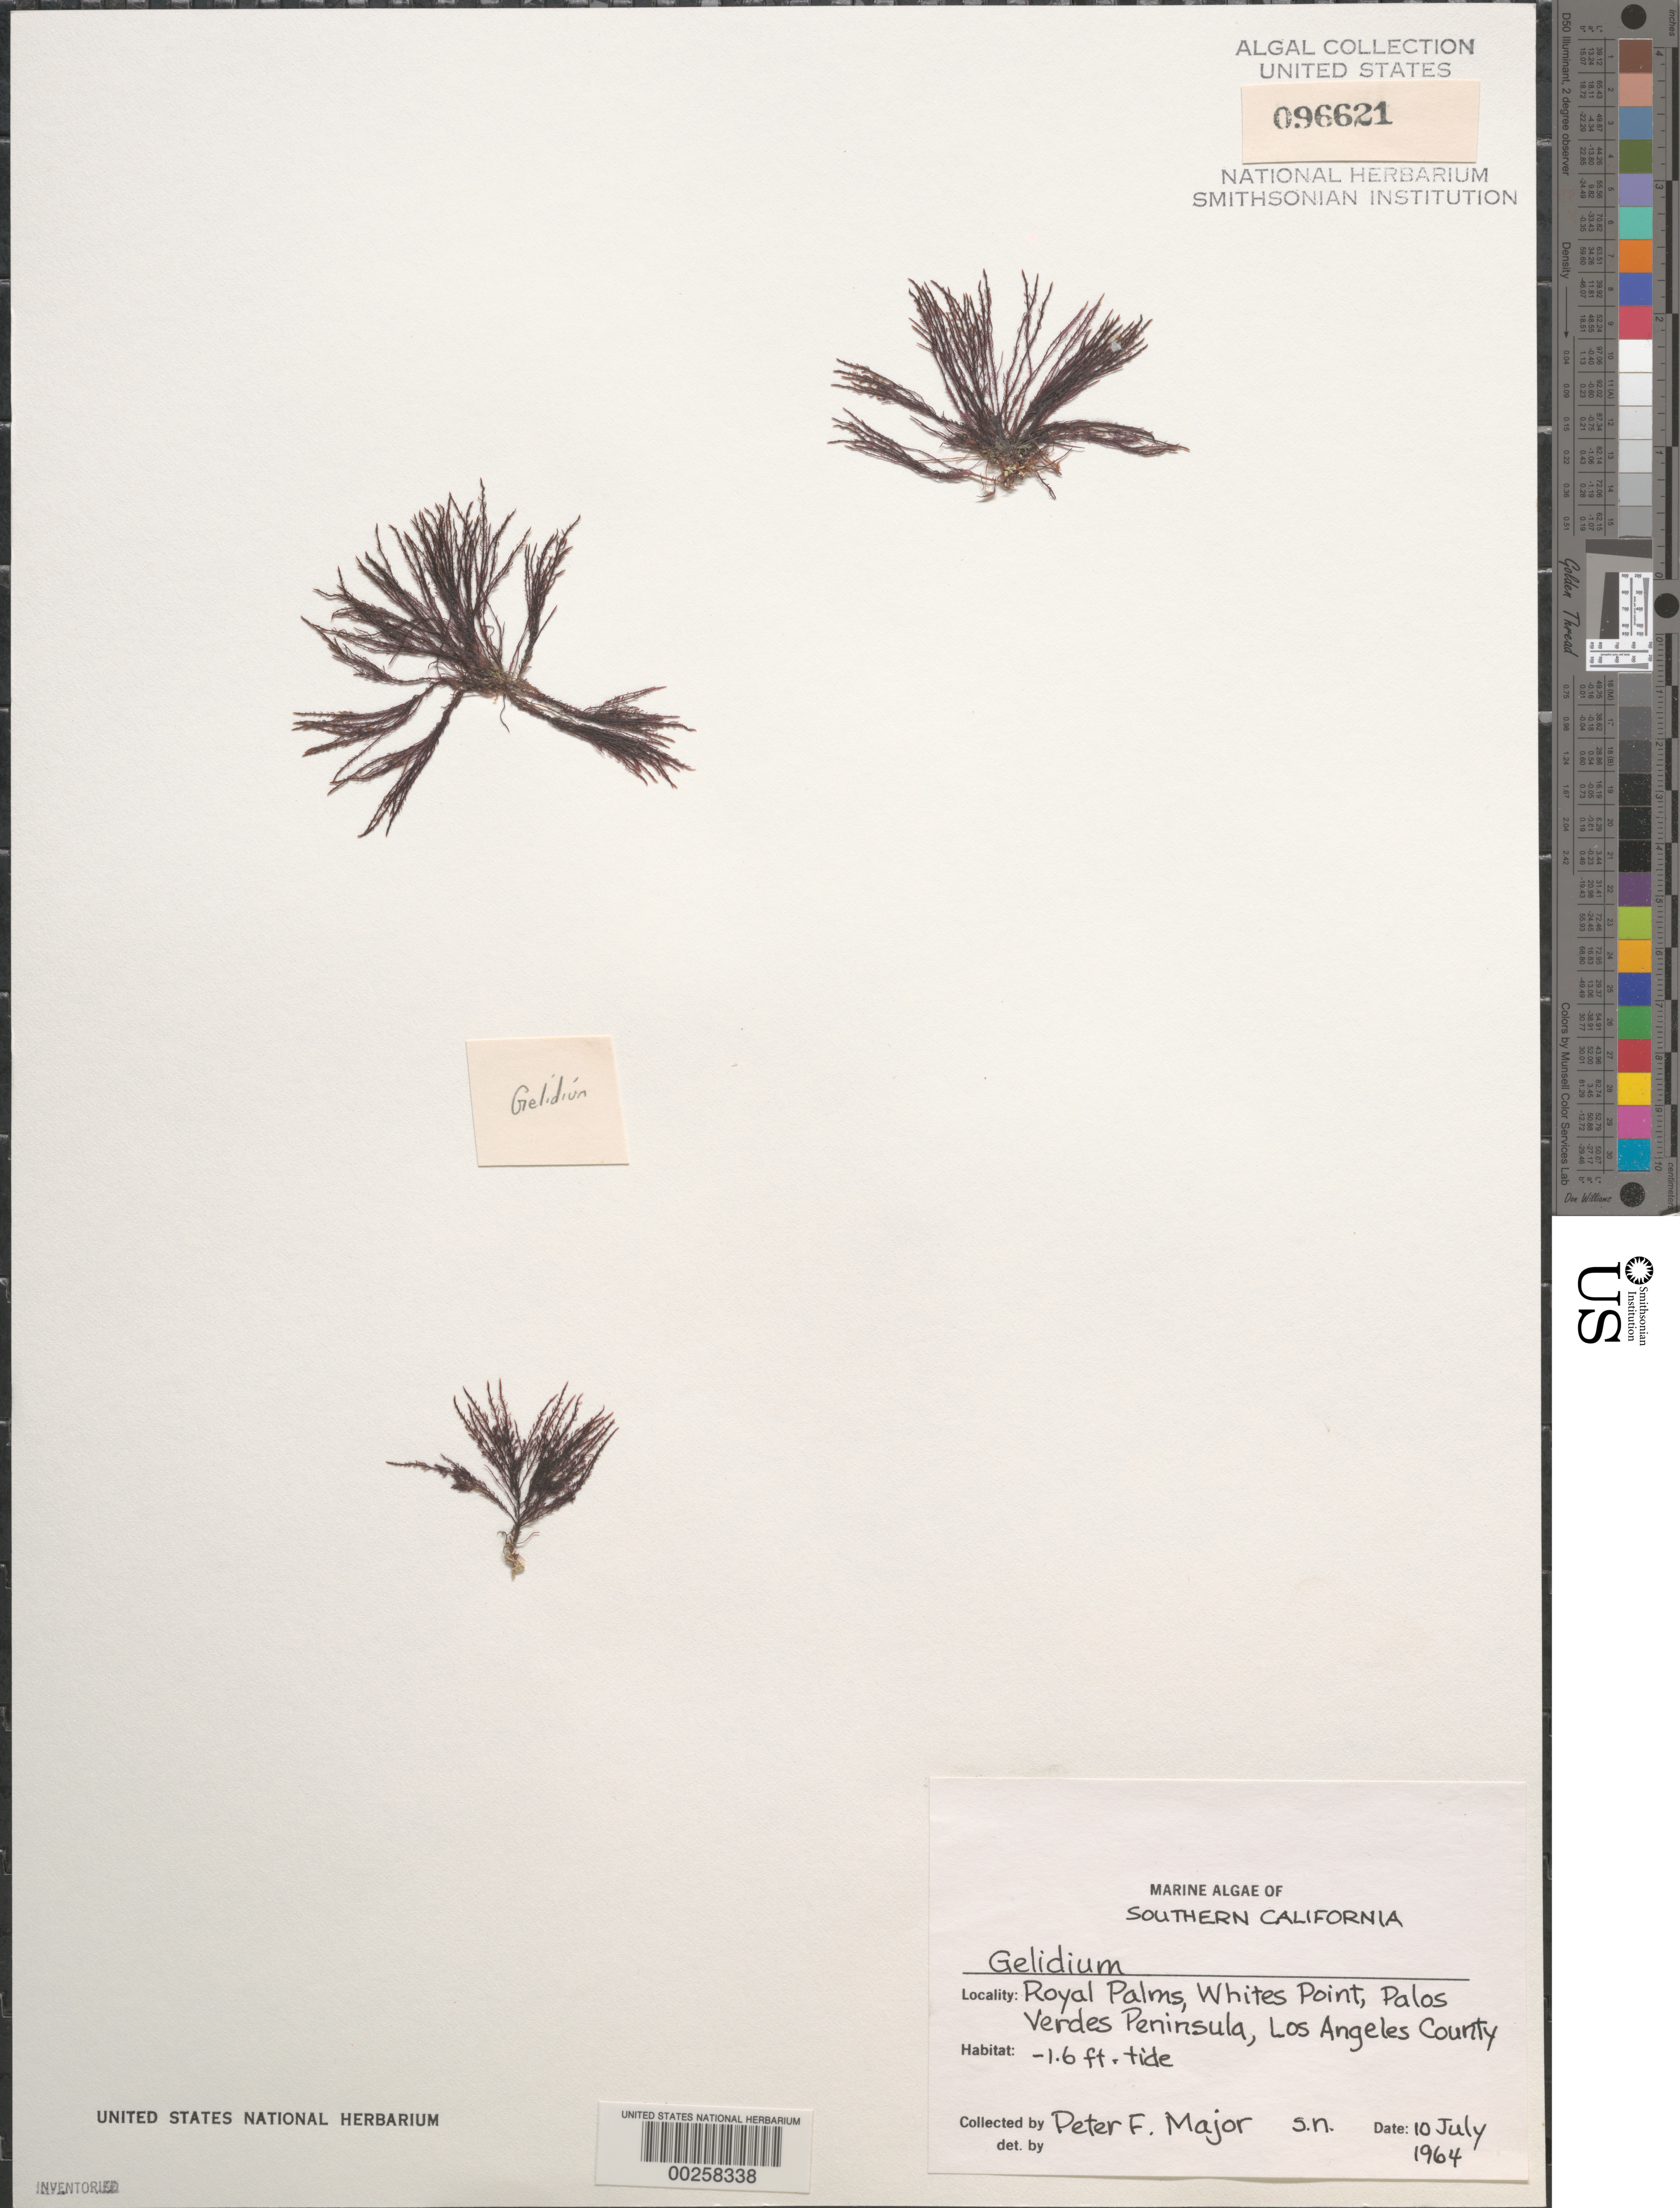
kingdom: Plantae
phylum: Rhodophyta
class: Florideophyceae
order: Gelidiales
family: Gelidiaceae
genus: Gelidium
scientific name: Gelidium sp.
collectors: P. Major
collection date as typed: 10 Jul 1964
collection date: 1964-07-10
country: United States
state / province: California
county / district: Los Angeles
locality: Royal Palms, Whites Point, Palos Verdes Peninsula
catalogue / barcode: US 96621